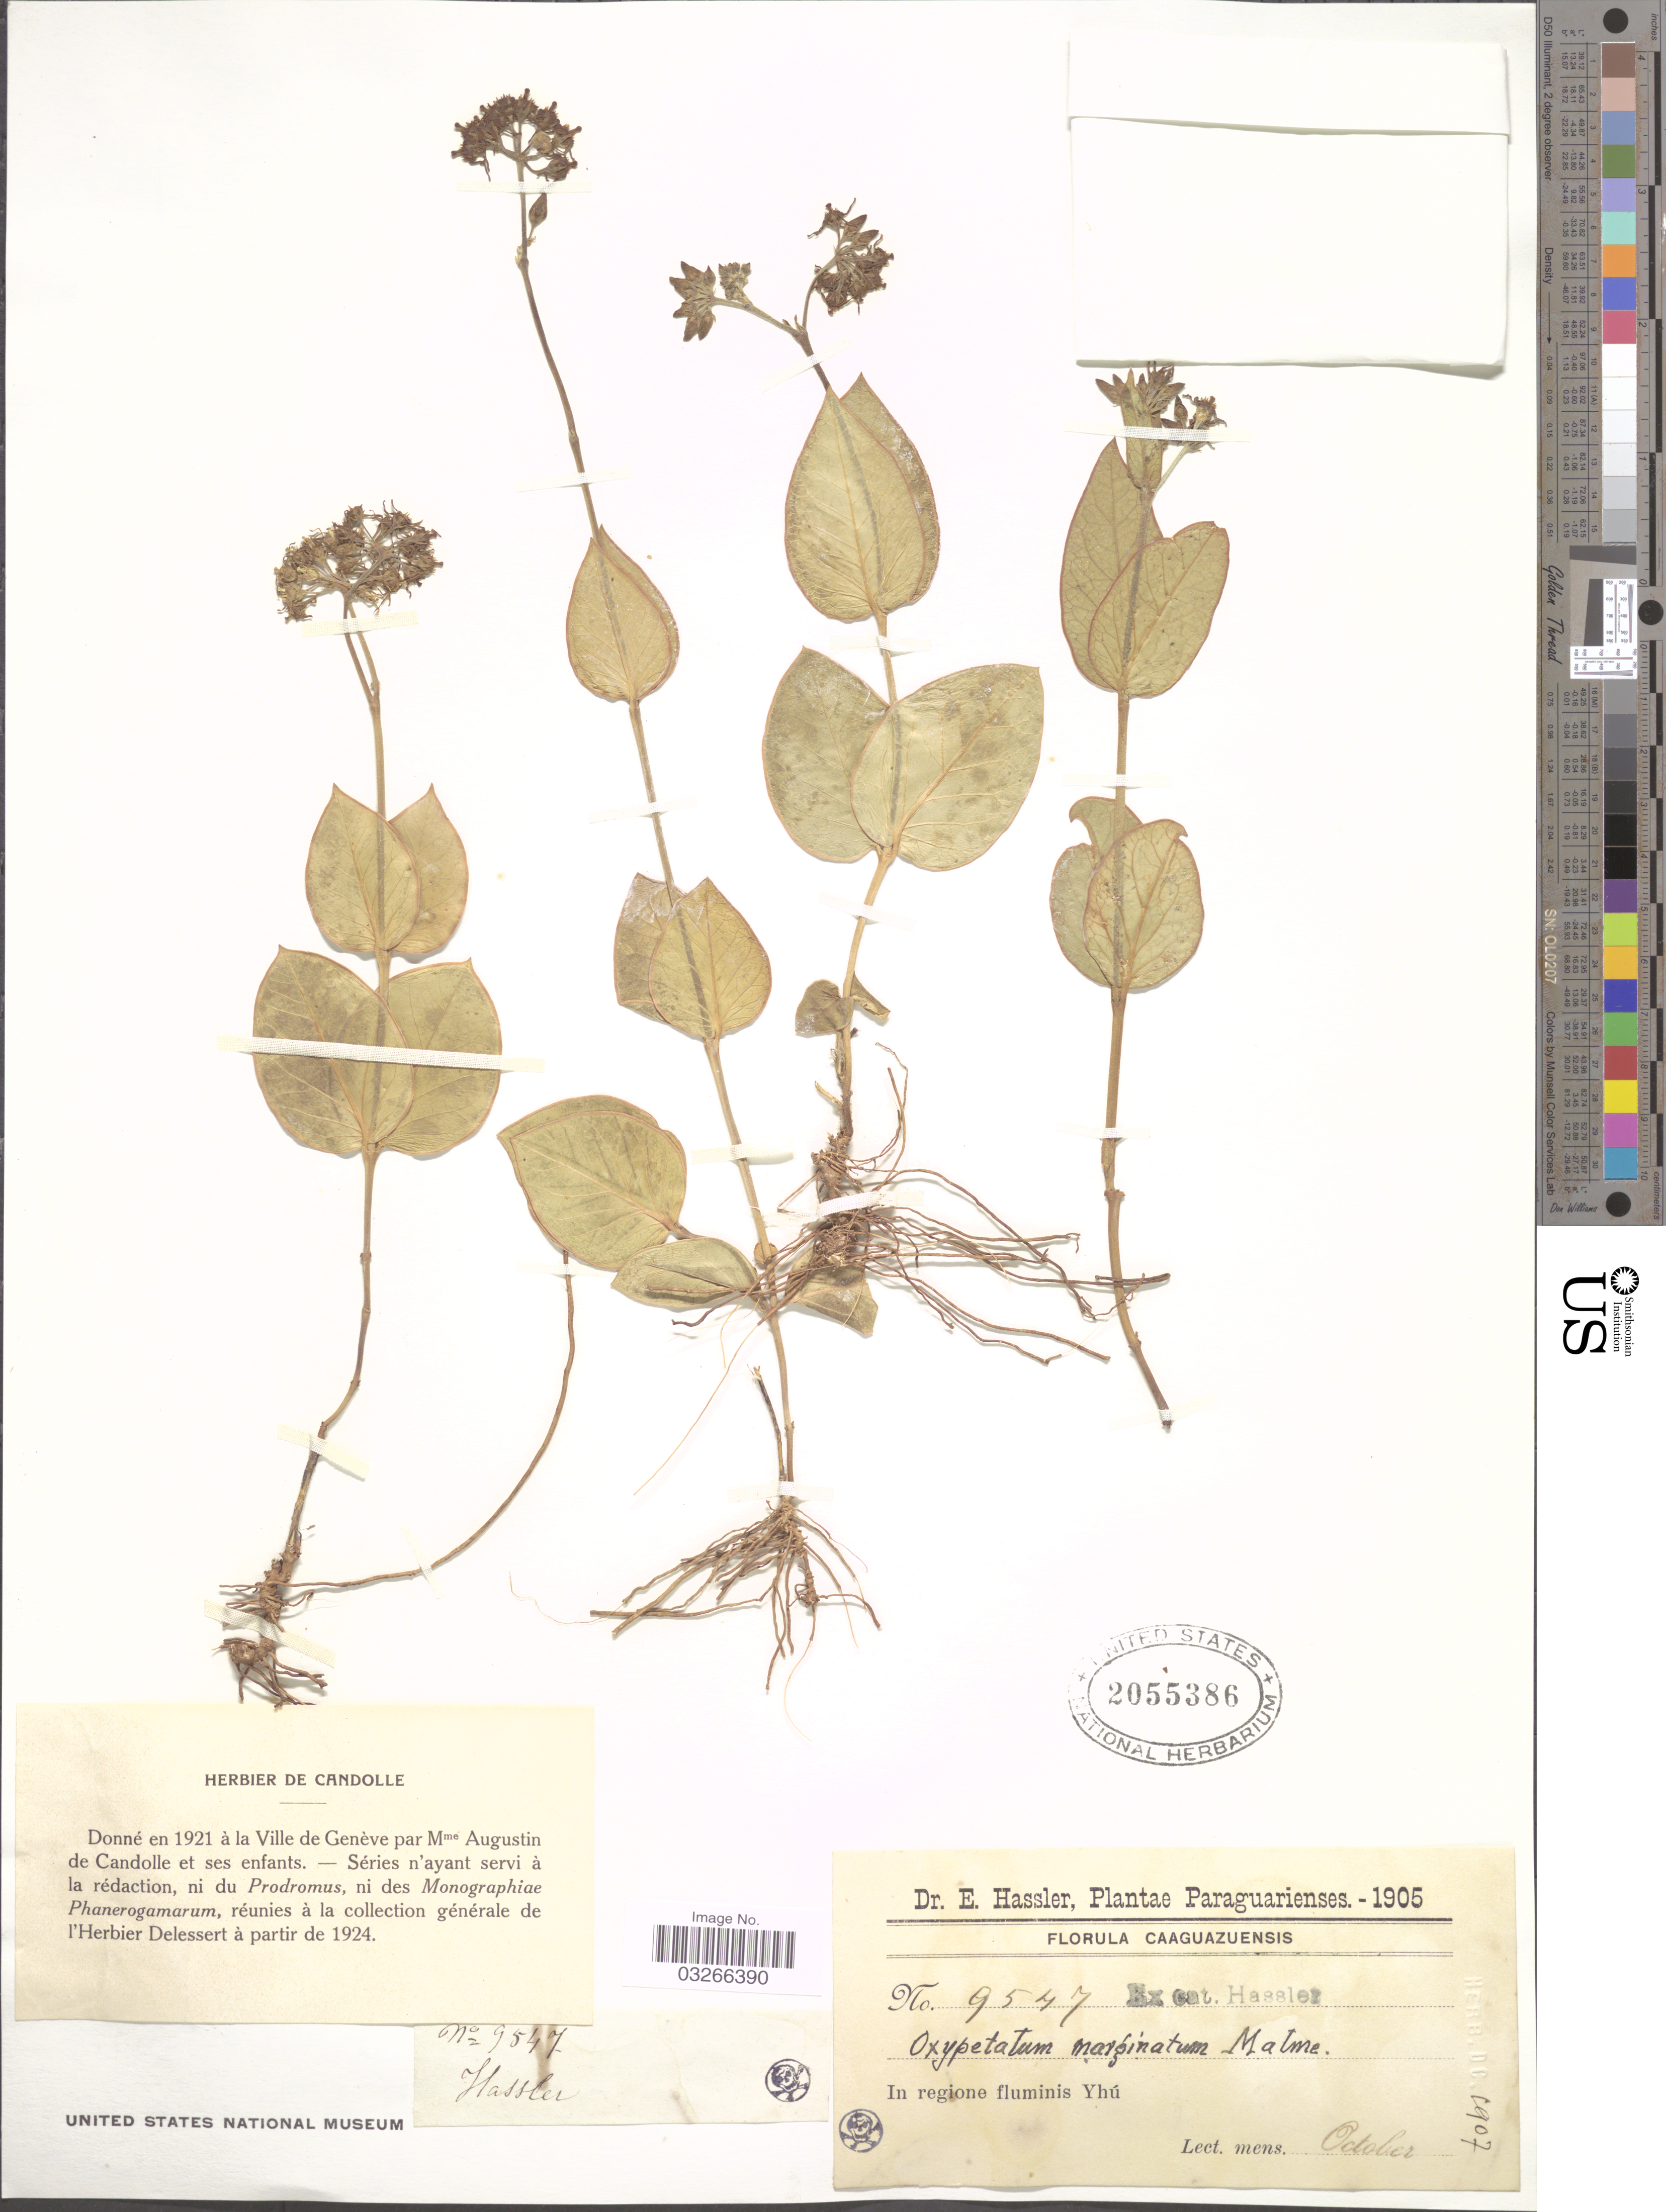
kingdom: Plantae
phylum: Tracheophyta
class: Magnoliopsida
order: Gentianales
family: Apocynaceae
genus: Oxypetalum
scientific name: Oxypetalum marginatum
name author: Malme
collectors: E. Hassler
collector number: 9547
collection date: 1905-10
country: Paraguay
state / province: Caaguazu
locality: Caaguazuensis, In regione fluminis Yhú.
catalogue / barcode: US 2055386